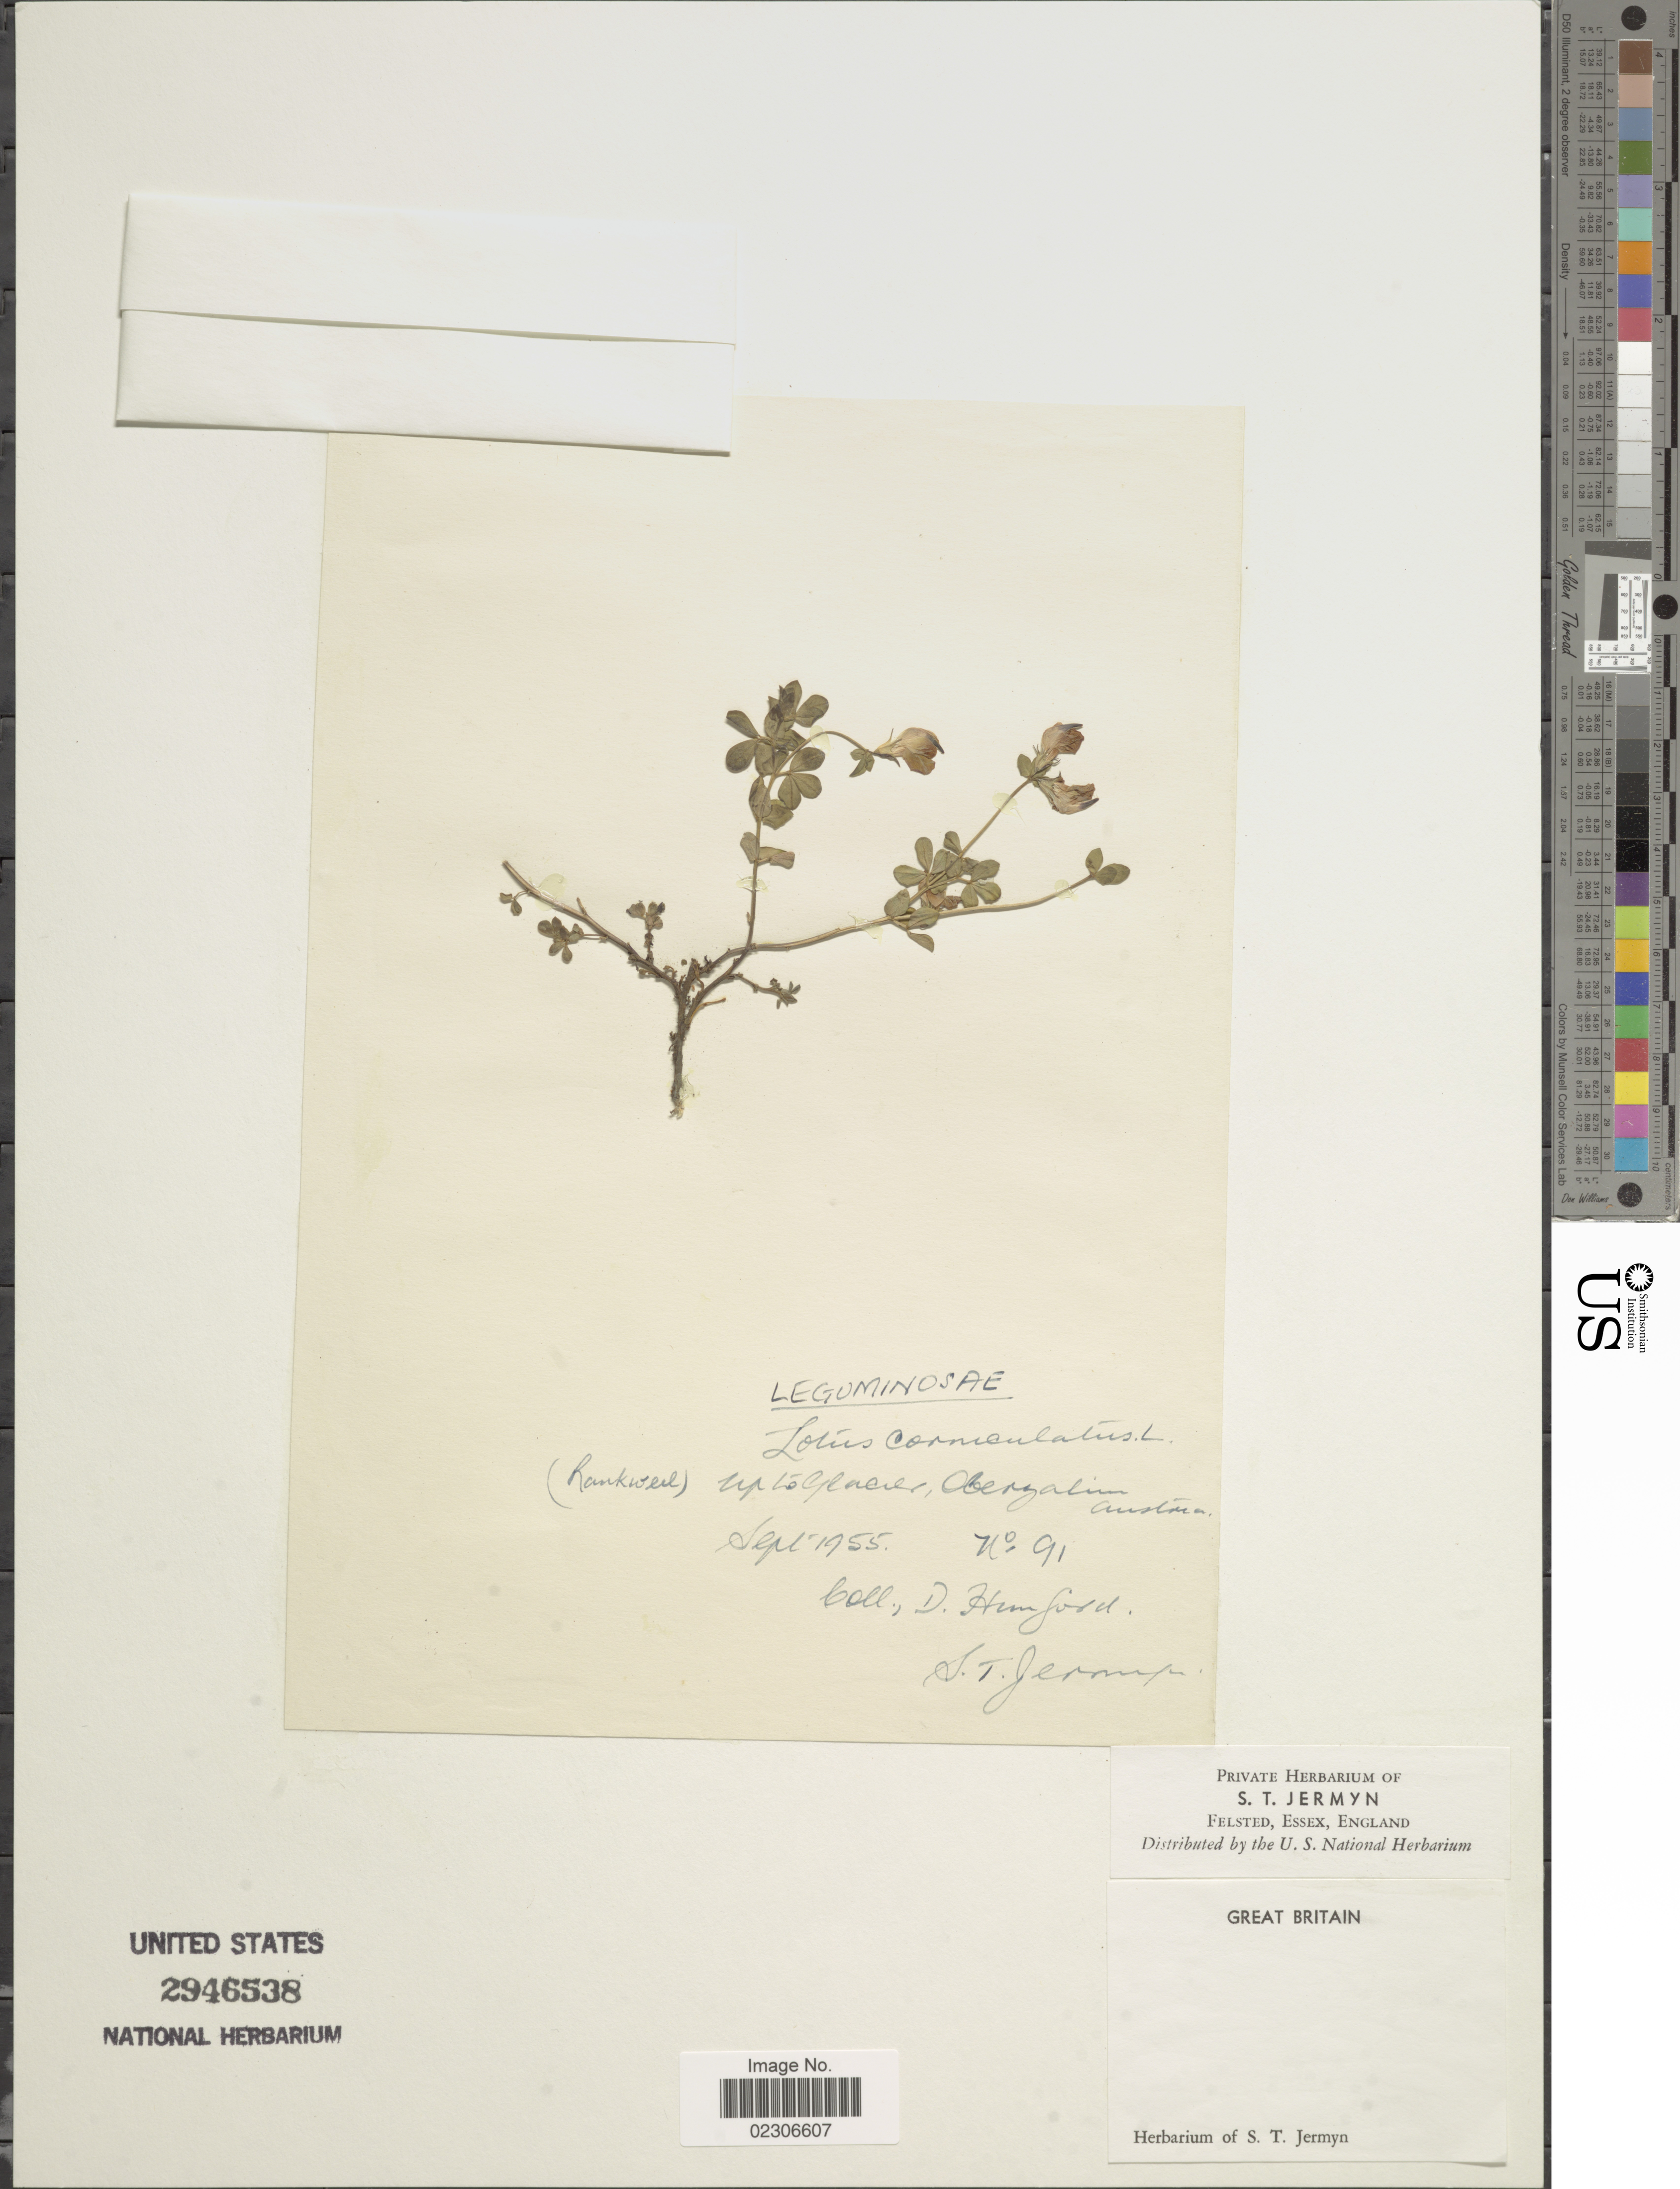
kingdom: Plantae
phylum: Tracheophyta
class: Magnoliopsida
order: Fabales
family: Fabaceae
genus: Lotus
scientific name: Lotus corniculatus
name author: L.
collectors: D. Humford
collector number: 91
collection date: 1955-09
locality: Great Britain. (Lankweil) up to Glacier, Obergatum Austria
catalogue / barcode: US 2946538